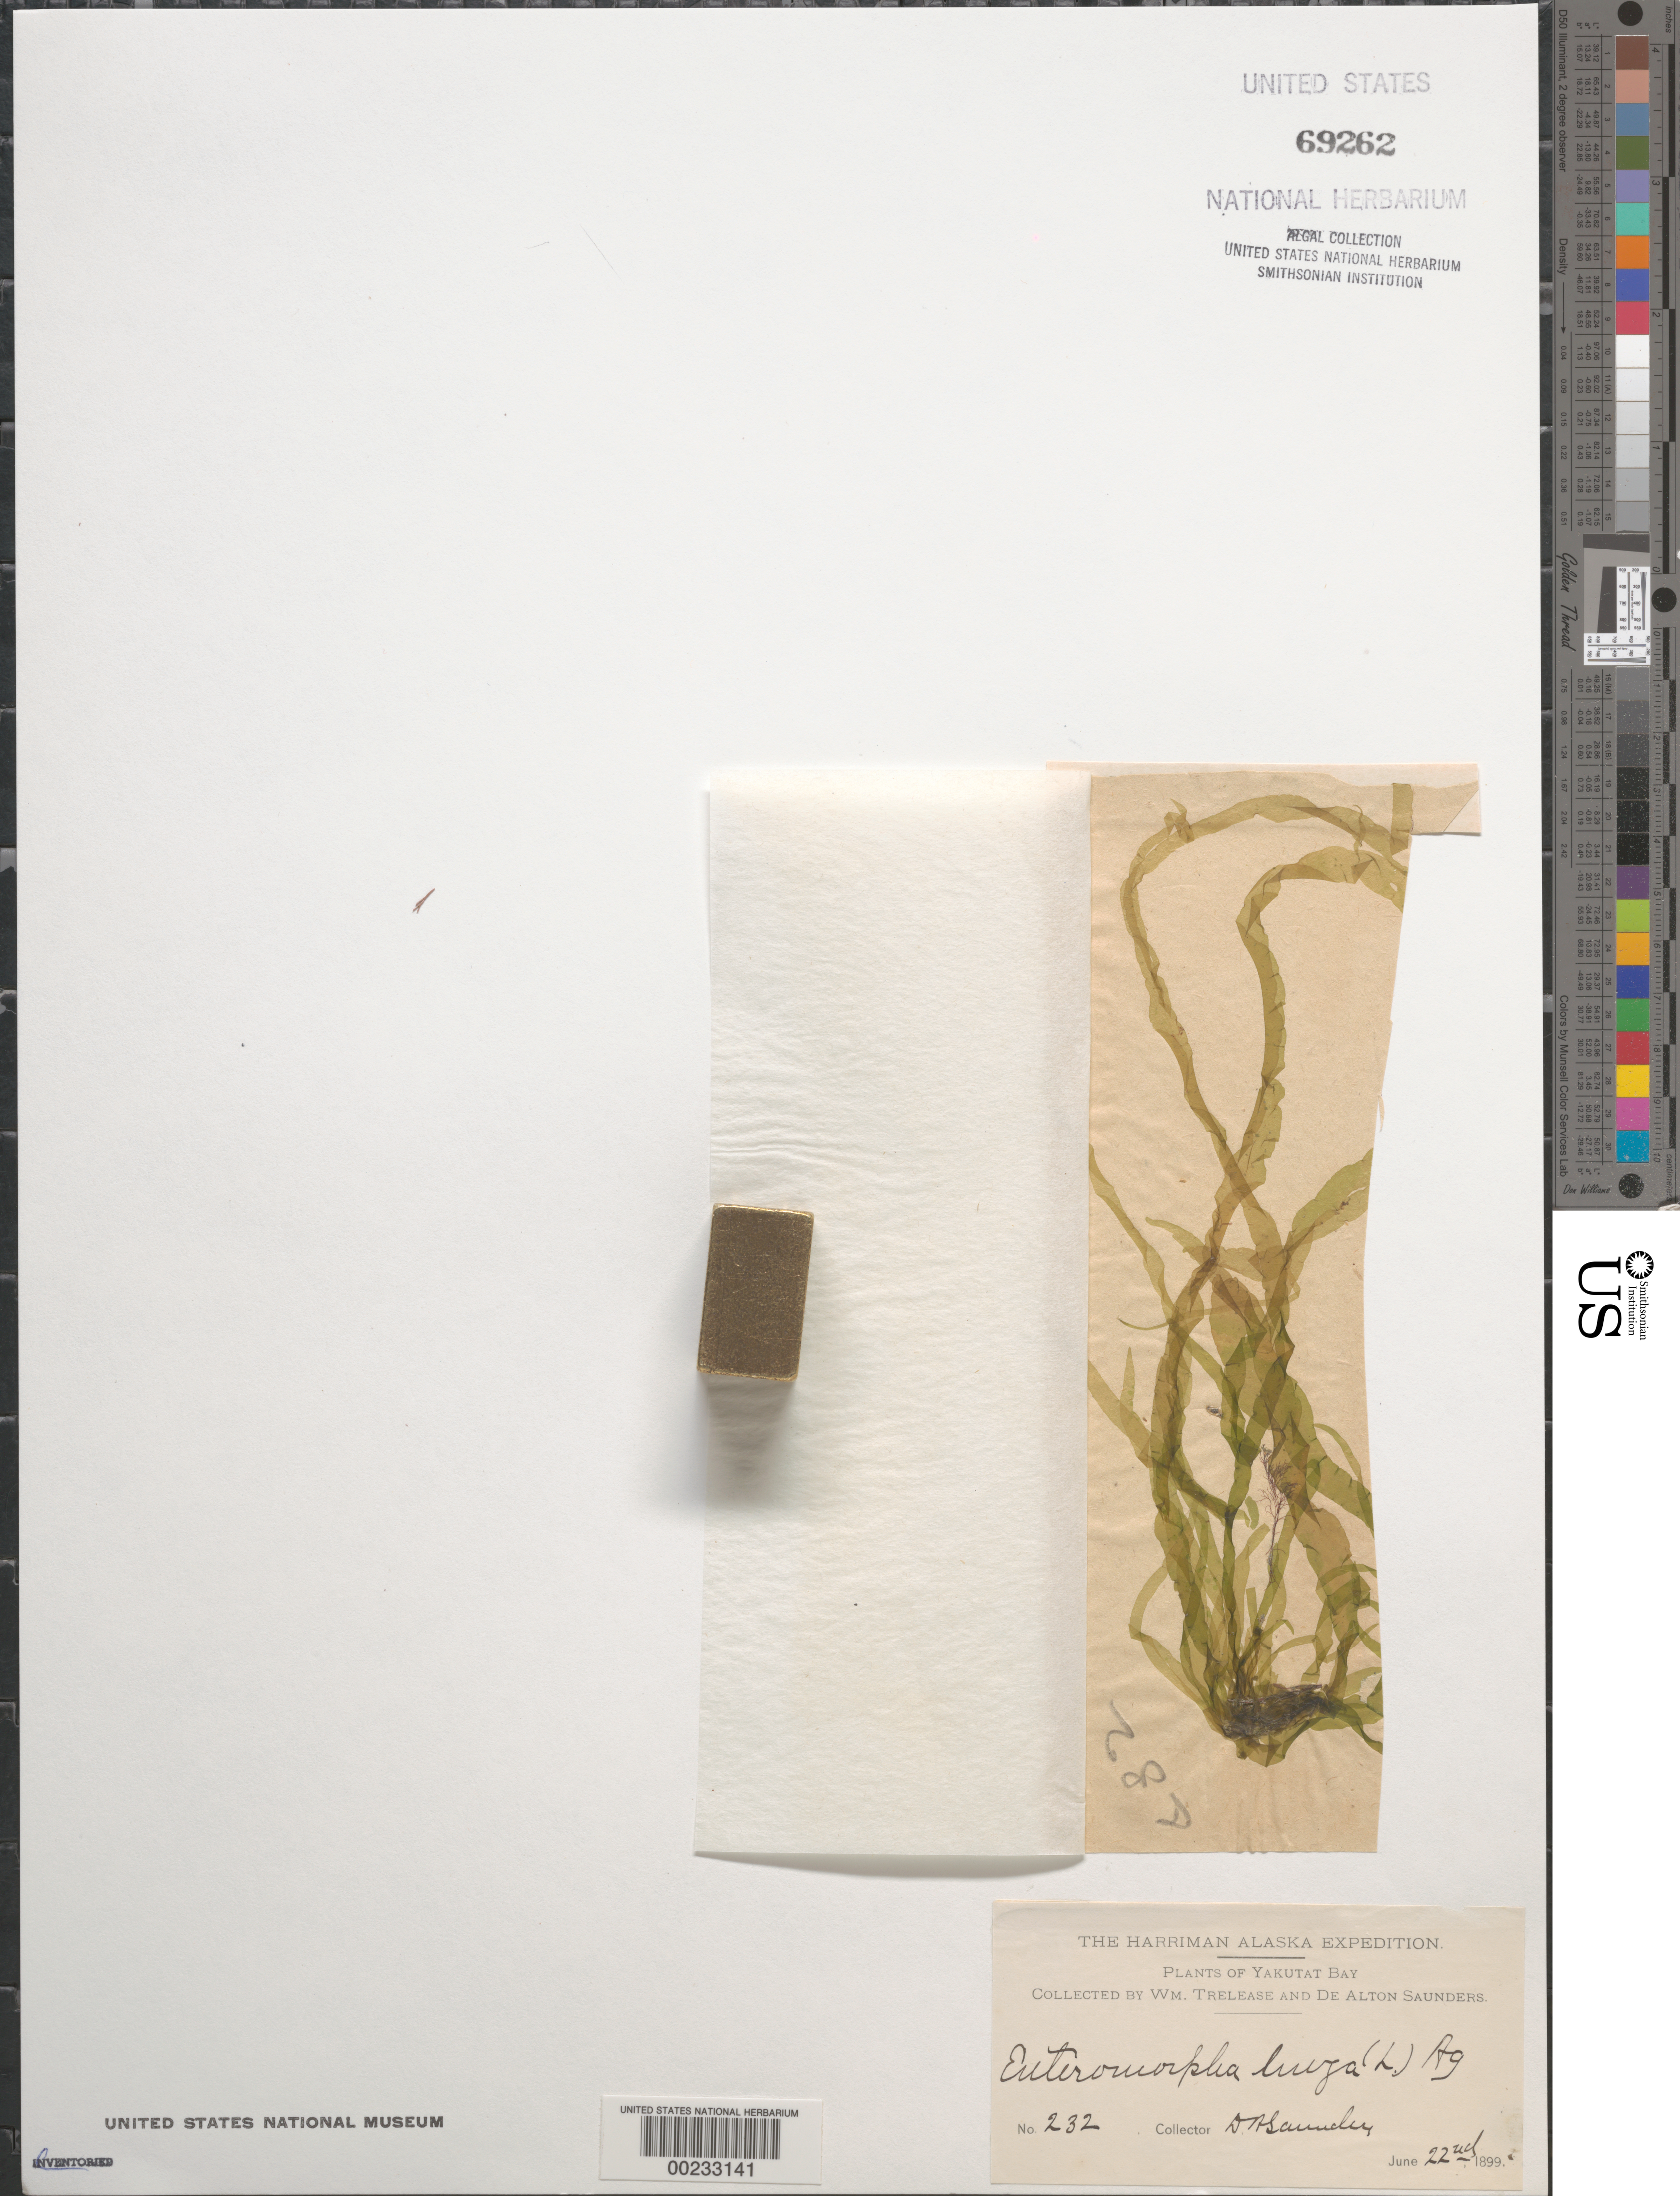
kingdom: Plantae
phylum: Chlorophyta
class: Ulvophyceae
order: Ulvales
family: Ulvaceae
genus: Ulva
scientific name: Ulva clathrata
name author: (Roth) C. Agardh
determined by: Algae name updating Project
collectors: D. Saunders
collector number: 232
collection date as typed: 22 Jun 1899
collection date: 1899-06-22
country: United States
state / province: Alaska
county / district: Skagway-Yakutat-Angoon Division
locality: Yakutat Bay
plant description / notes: Harriman Alaska Expedition, 1899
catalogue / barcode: US 69262